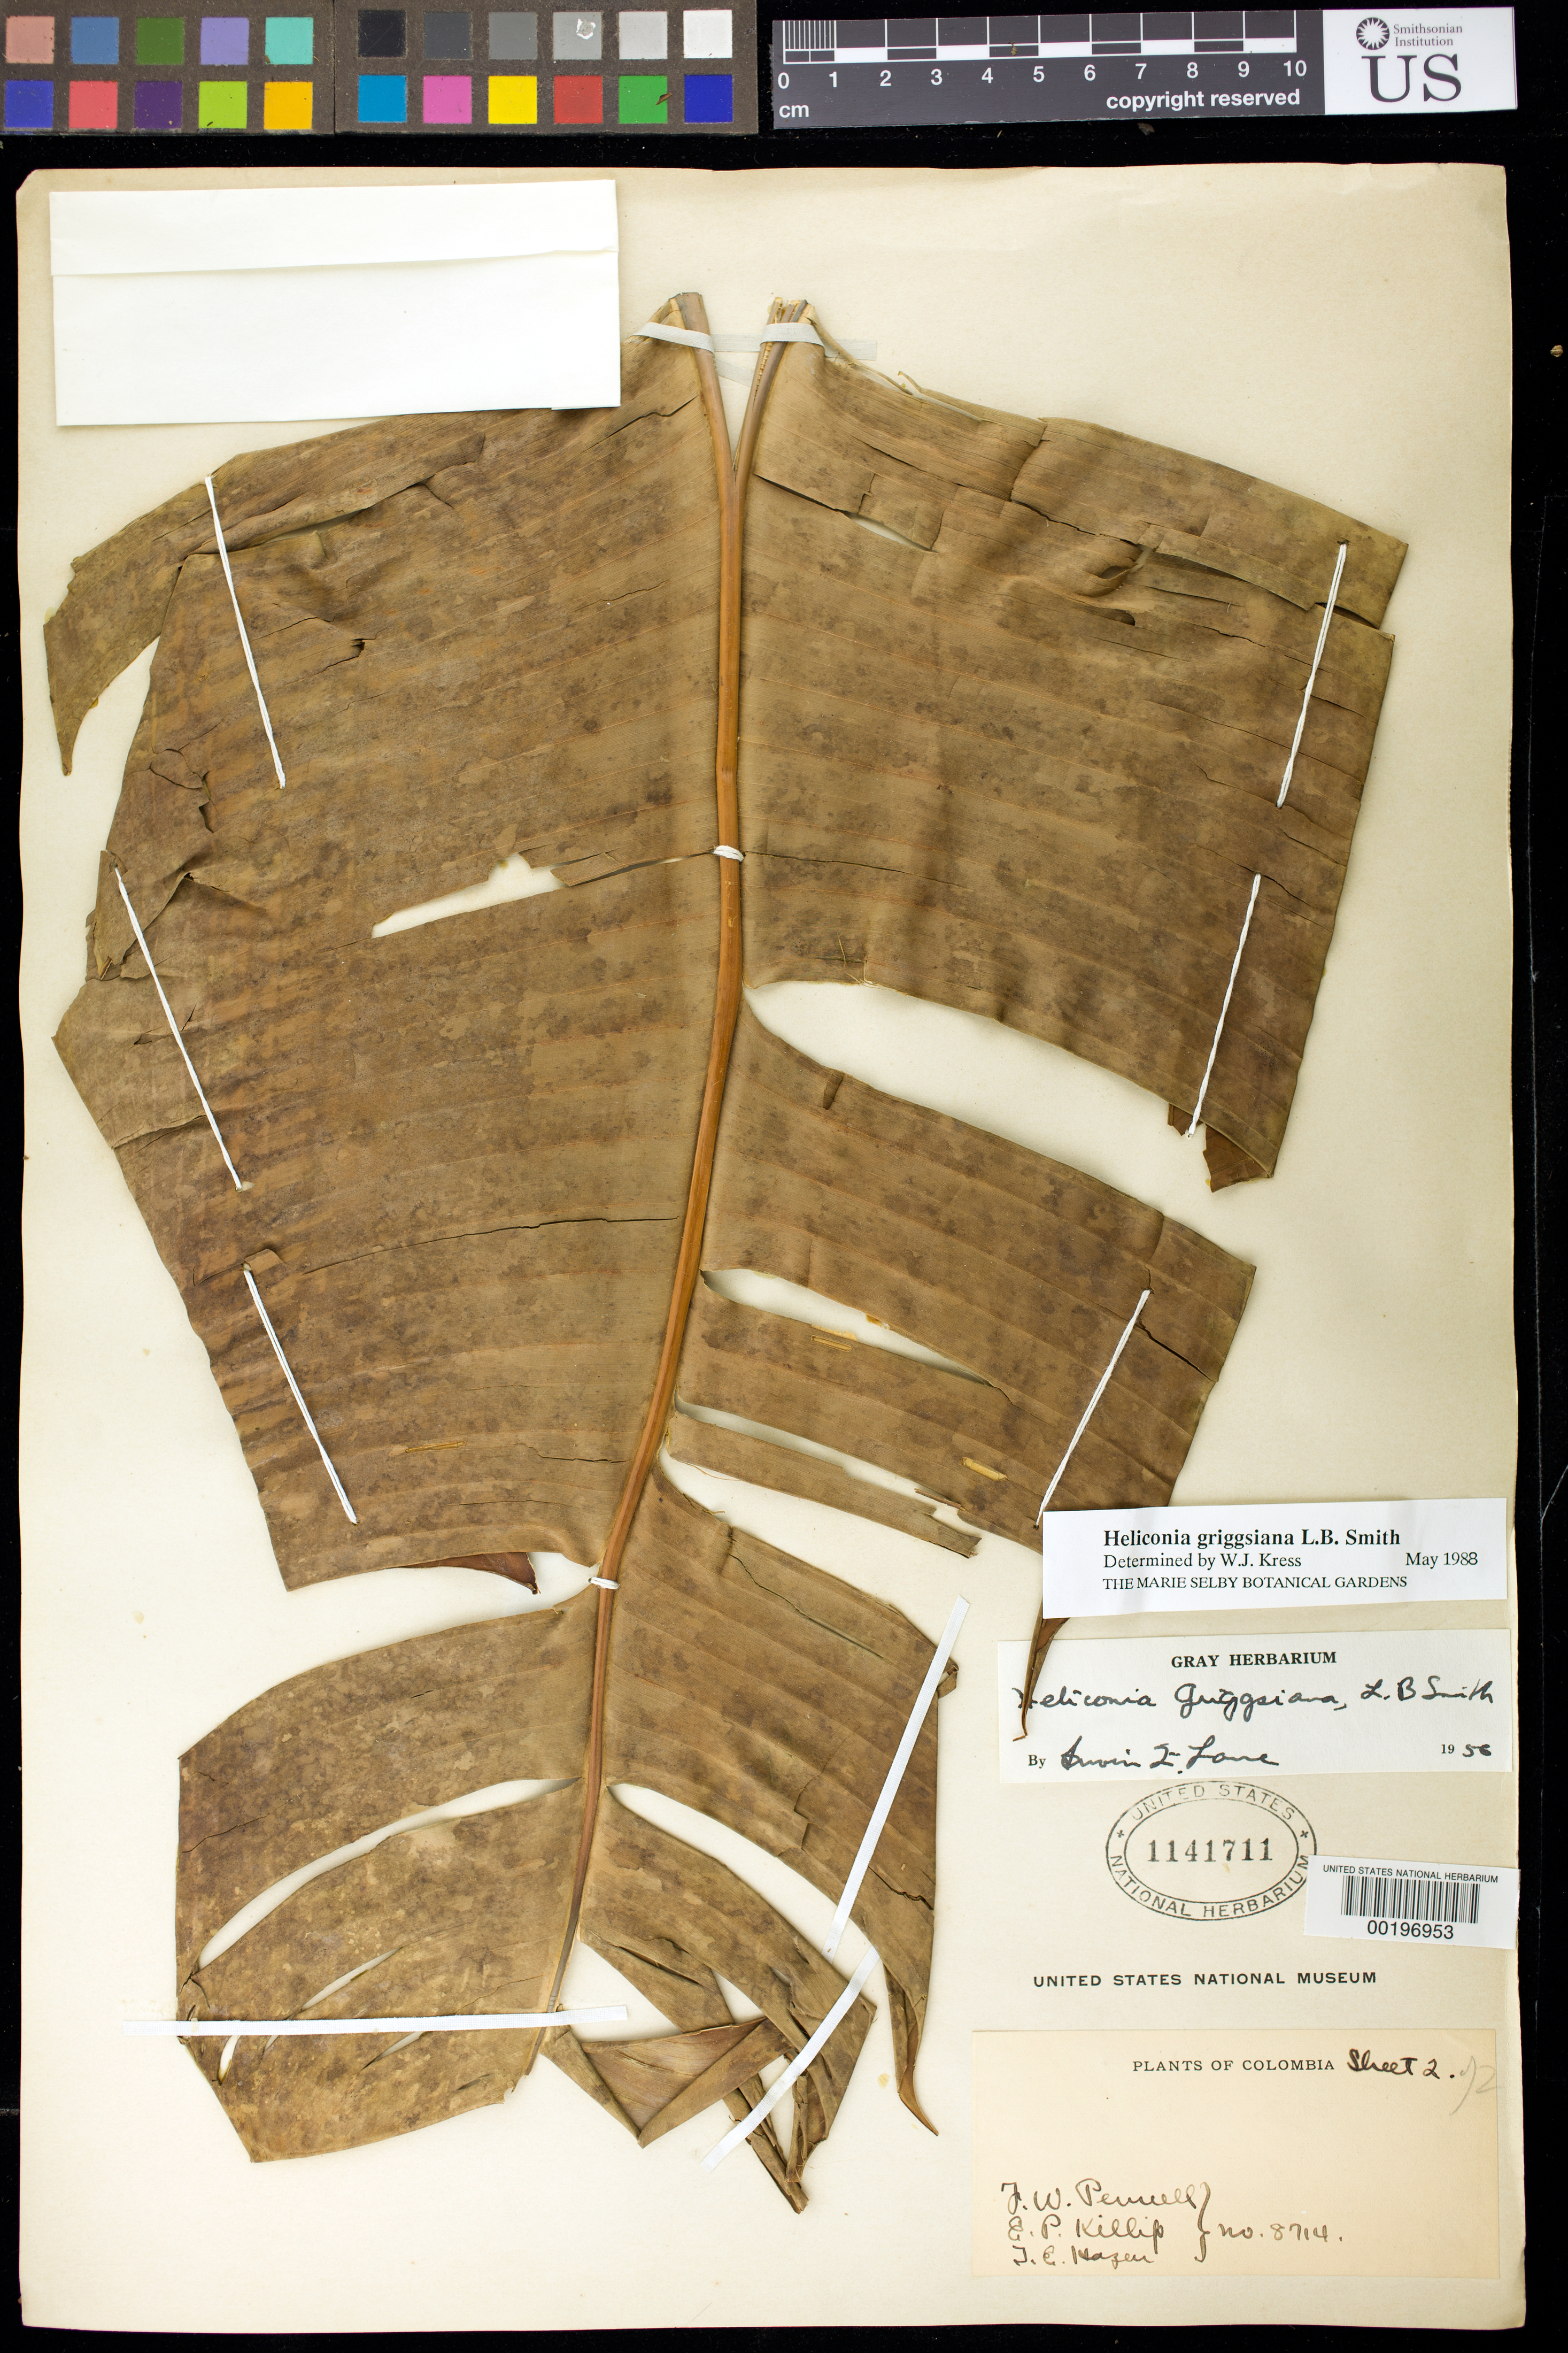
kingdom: Plantae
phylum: Tracheophyta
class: Liliopsida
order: Zingiberales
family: Heliconiaceae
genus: Heliconia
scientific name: Heliconia griggsiana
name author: L.B. Sm.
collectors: F. W. Pennell, E. P. Killip & T. E. Hazen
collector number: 8714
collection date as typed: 25 Jul 1922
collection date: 1922-07-25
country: Colombia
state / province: Caldas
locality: Cordillera Central, Rio Quindo, above Armenia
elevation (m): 1300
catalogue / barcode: US 1141711